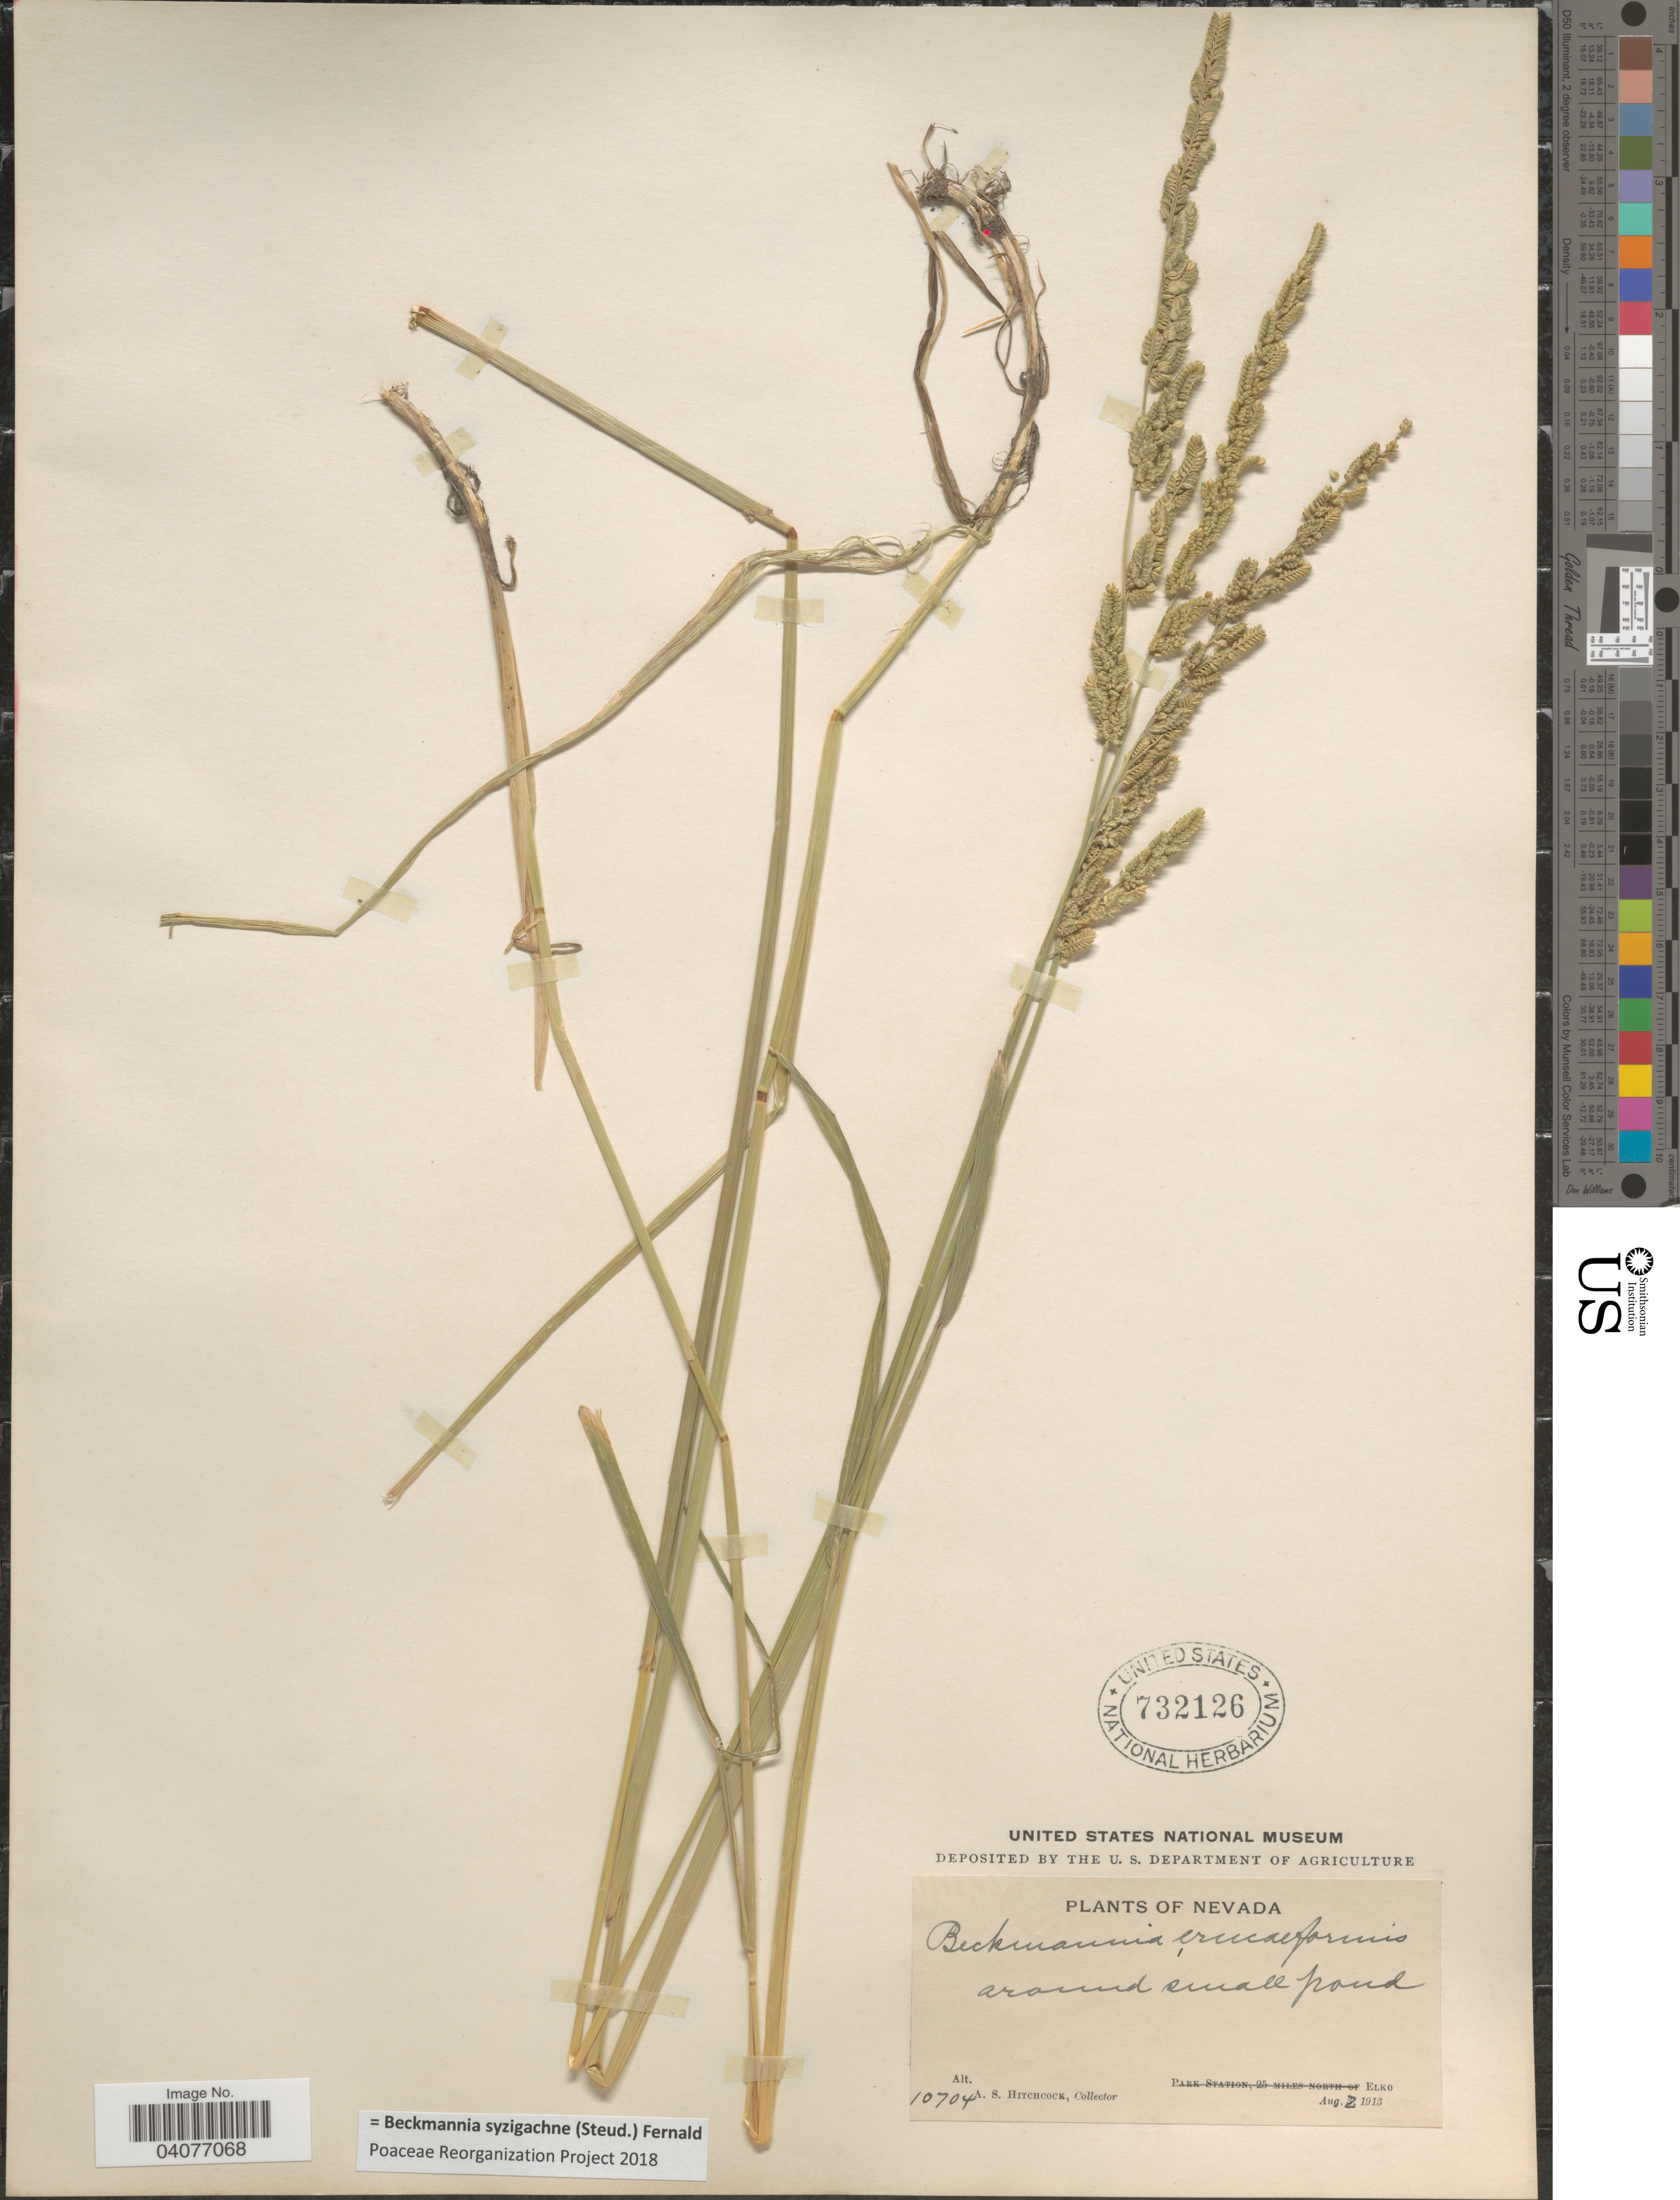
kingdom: Plantae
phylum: Tracheophyta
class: Liliopsida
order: Poales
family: Poaceae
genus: Beckmannia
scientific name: Beckmannia syzigachne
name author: (Steud.) Fernald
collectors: A. S. Hitchcock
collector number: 10704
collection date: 1913-08-02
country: United States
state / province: Nevada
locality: Around small pond. Elko.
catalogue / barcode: US 732126